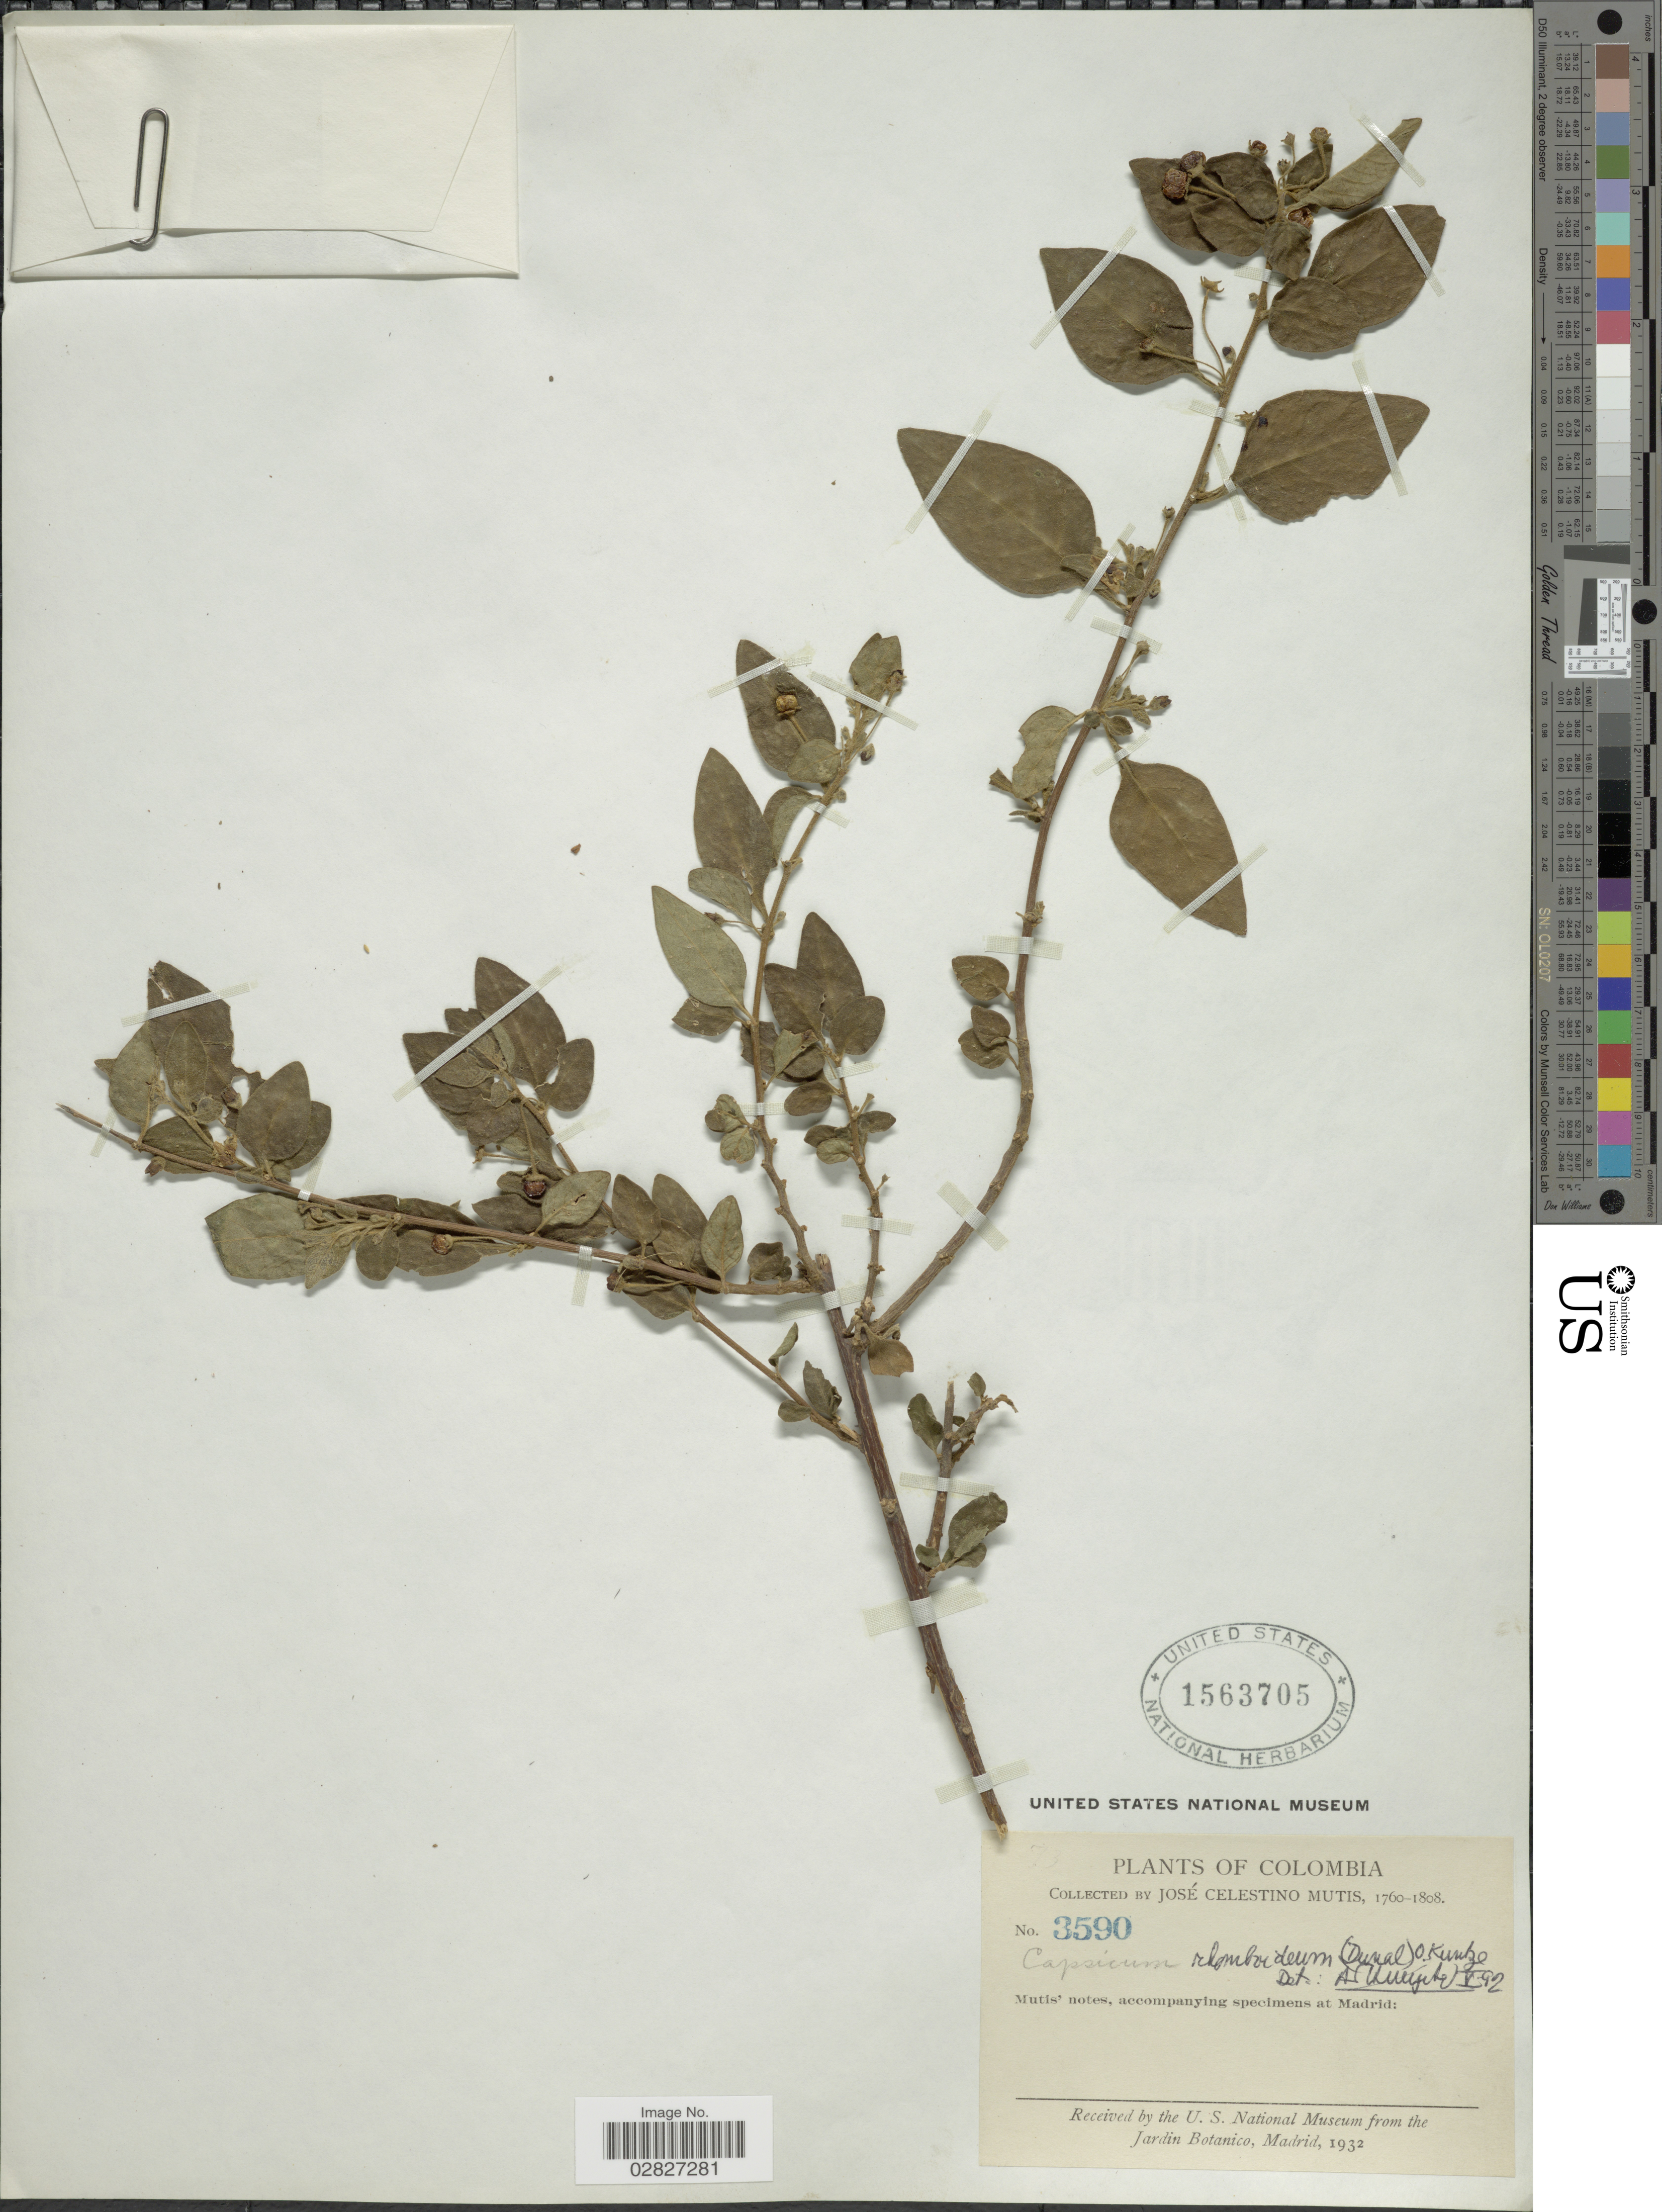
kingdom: Plantae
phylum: Tracheophyta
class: Magnoliopsida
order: Solanales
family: Solanaceae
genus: Capsicum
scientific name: Capsicum rhomboideum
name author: (Humb. & Bonpl. ex Dunal) Kuntze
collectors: J. C. B. Mutis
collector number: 3590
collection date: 1760/1808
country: Colombia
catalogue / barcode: US 1563705